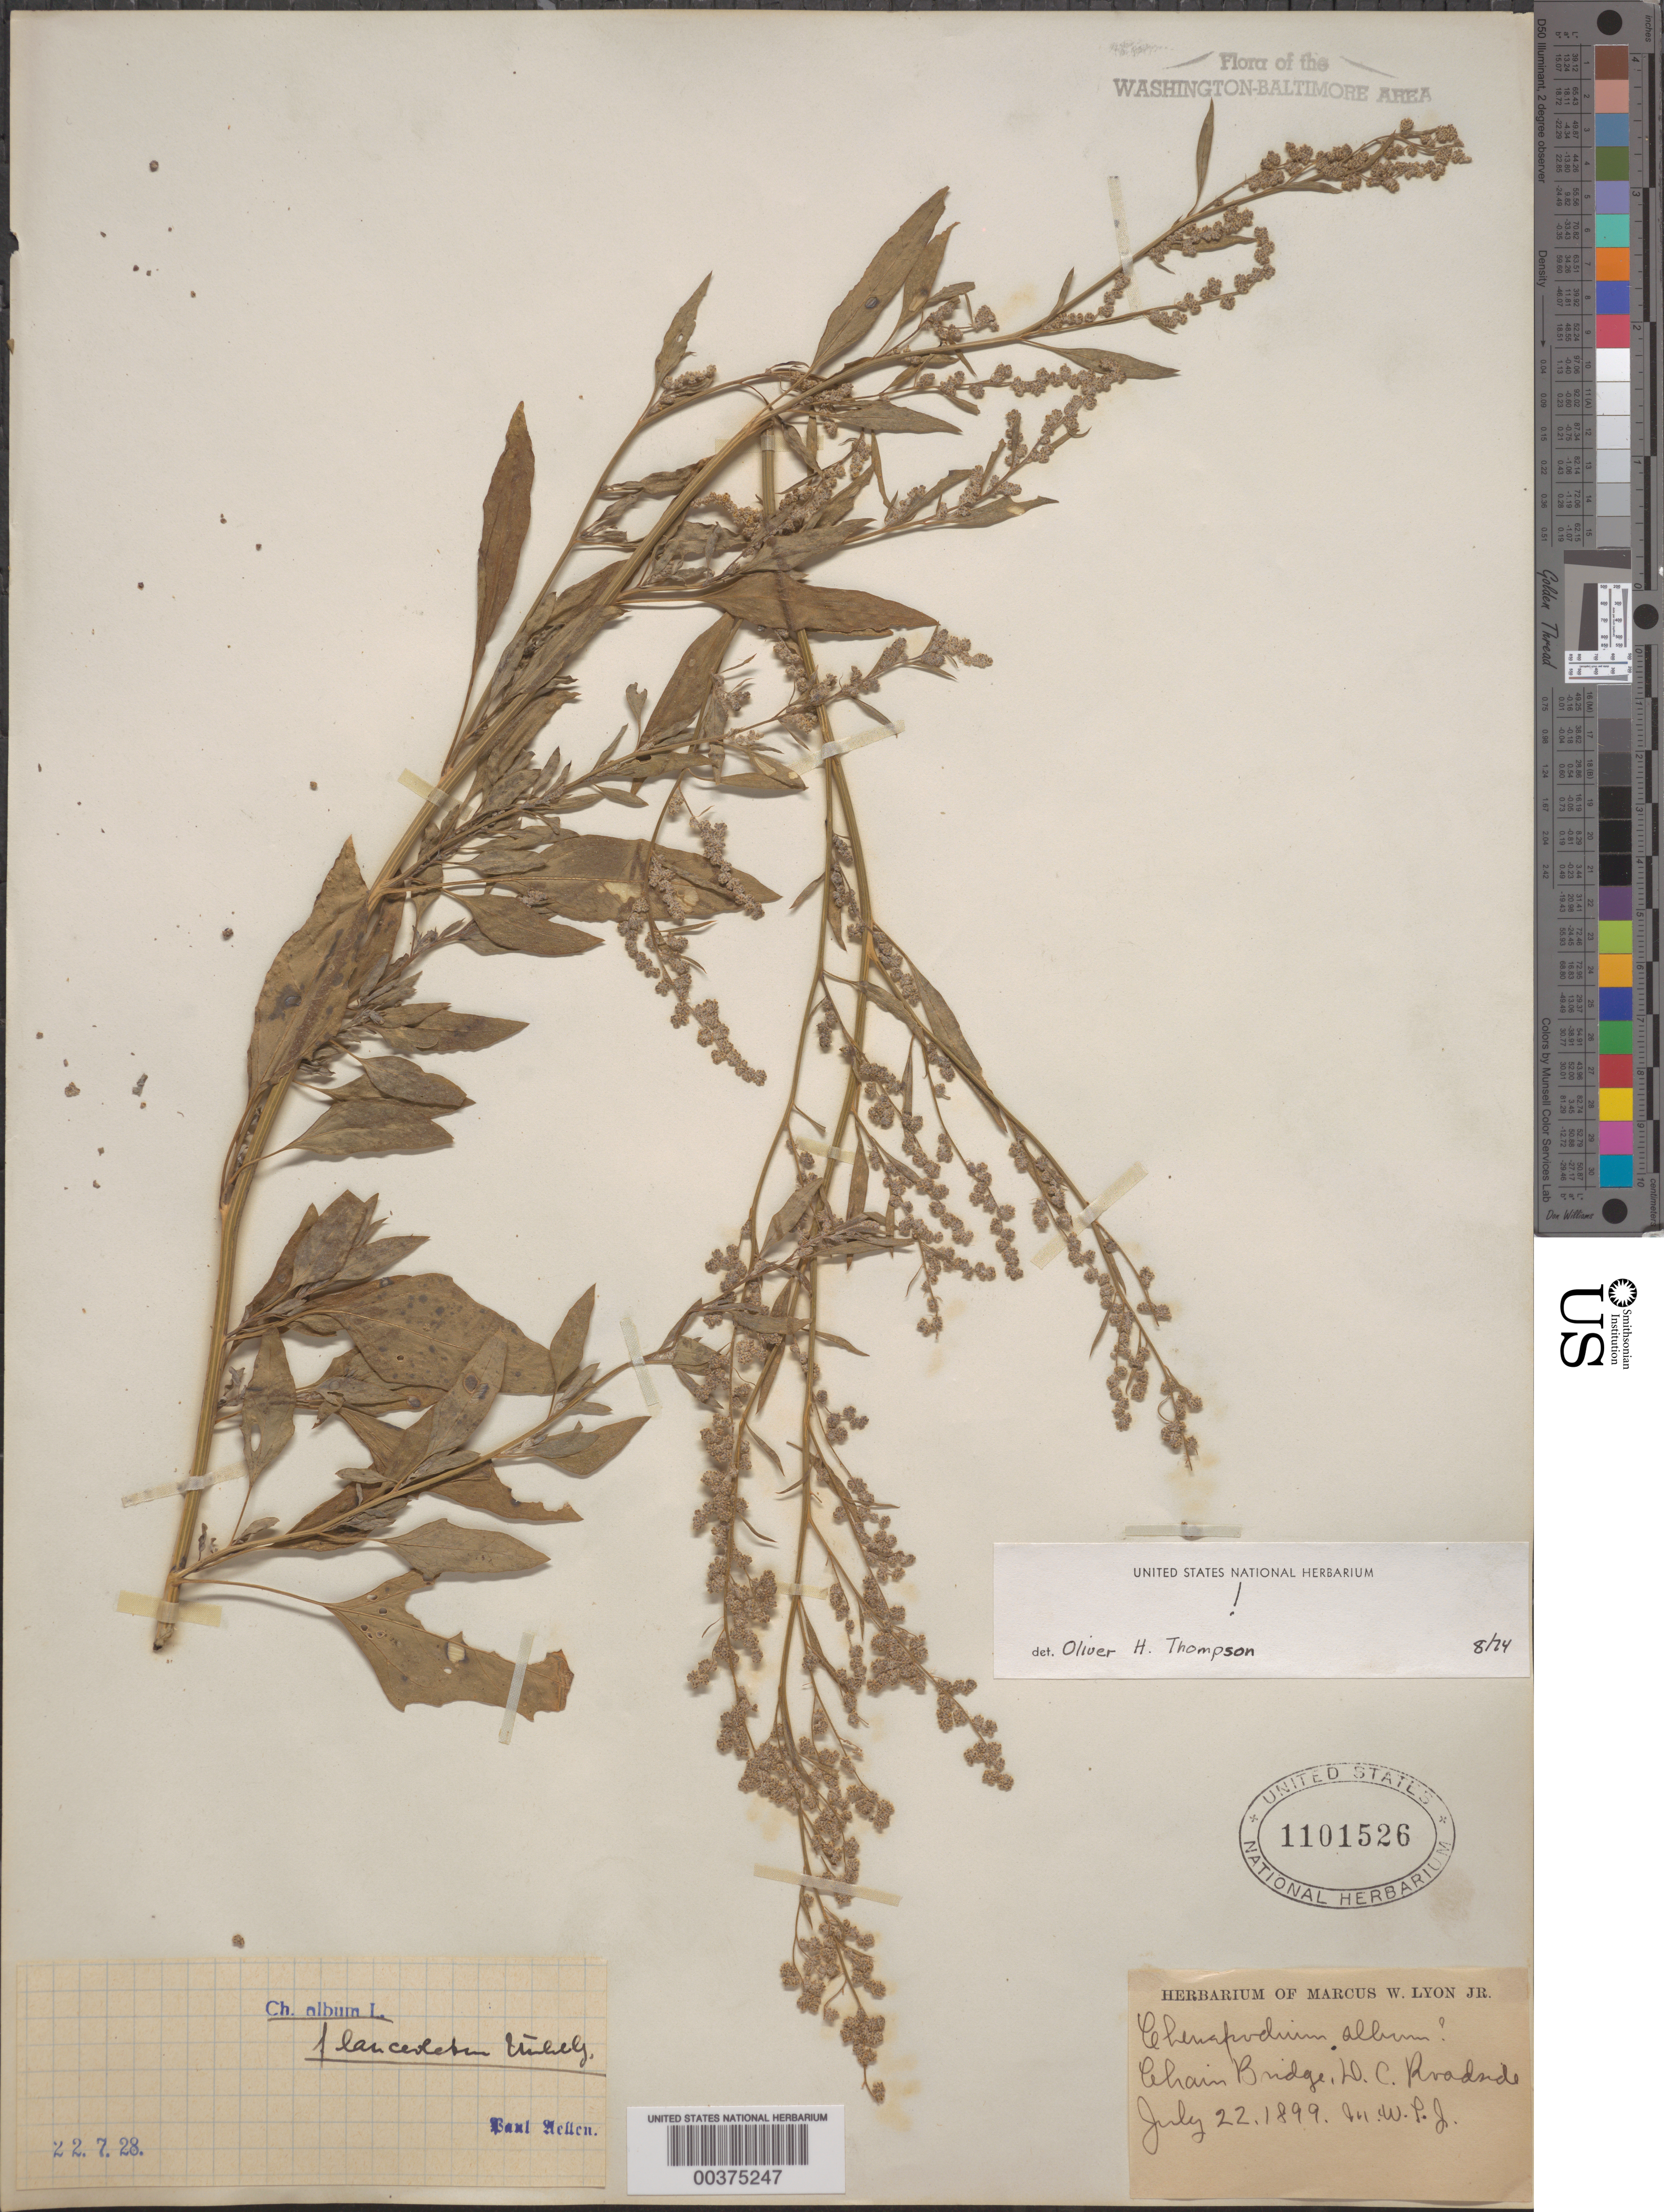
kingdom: Plantae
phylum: Tracheophyta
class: Magnoliopsida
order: Caryophyllales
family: Amaranthaceae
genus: Chenopodium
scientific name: Chenopodium album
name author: L.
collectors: M. Lyin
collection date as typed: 22 Jul 1899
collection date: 1899-07-22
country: United States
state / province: District of Columbia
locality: Chain Bridge C. & O. Canal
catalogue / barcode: US 1101526